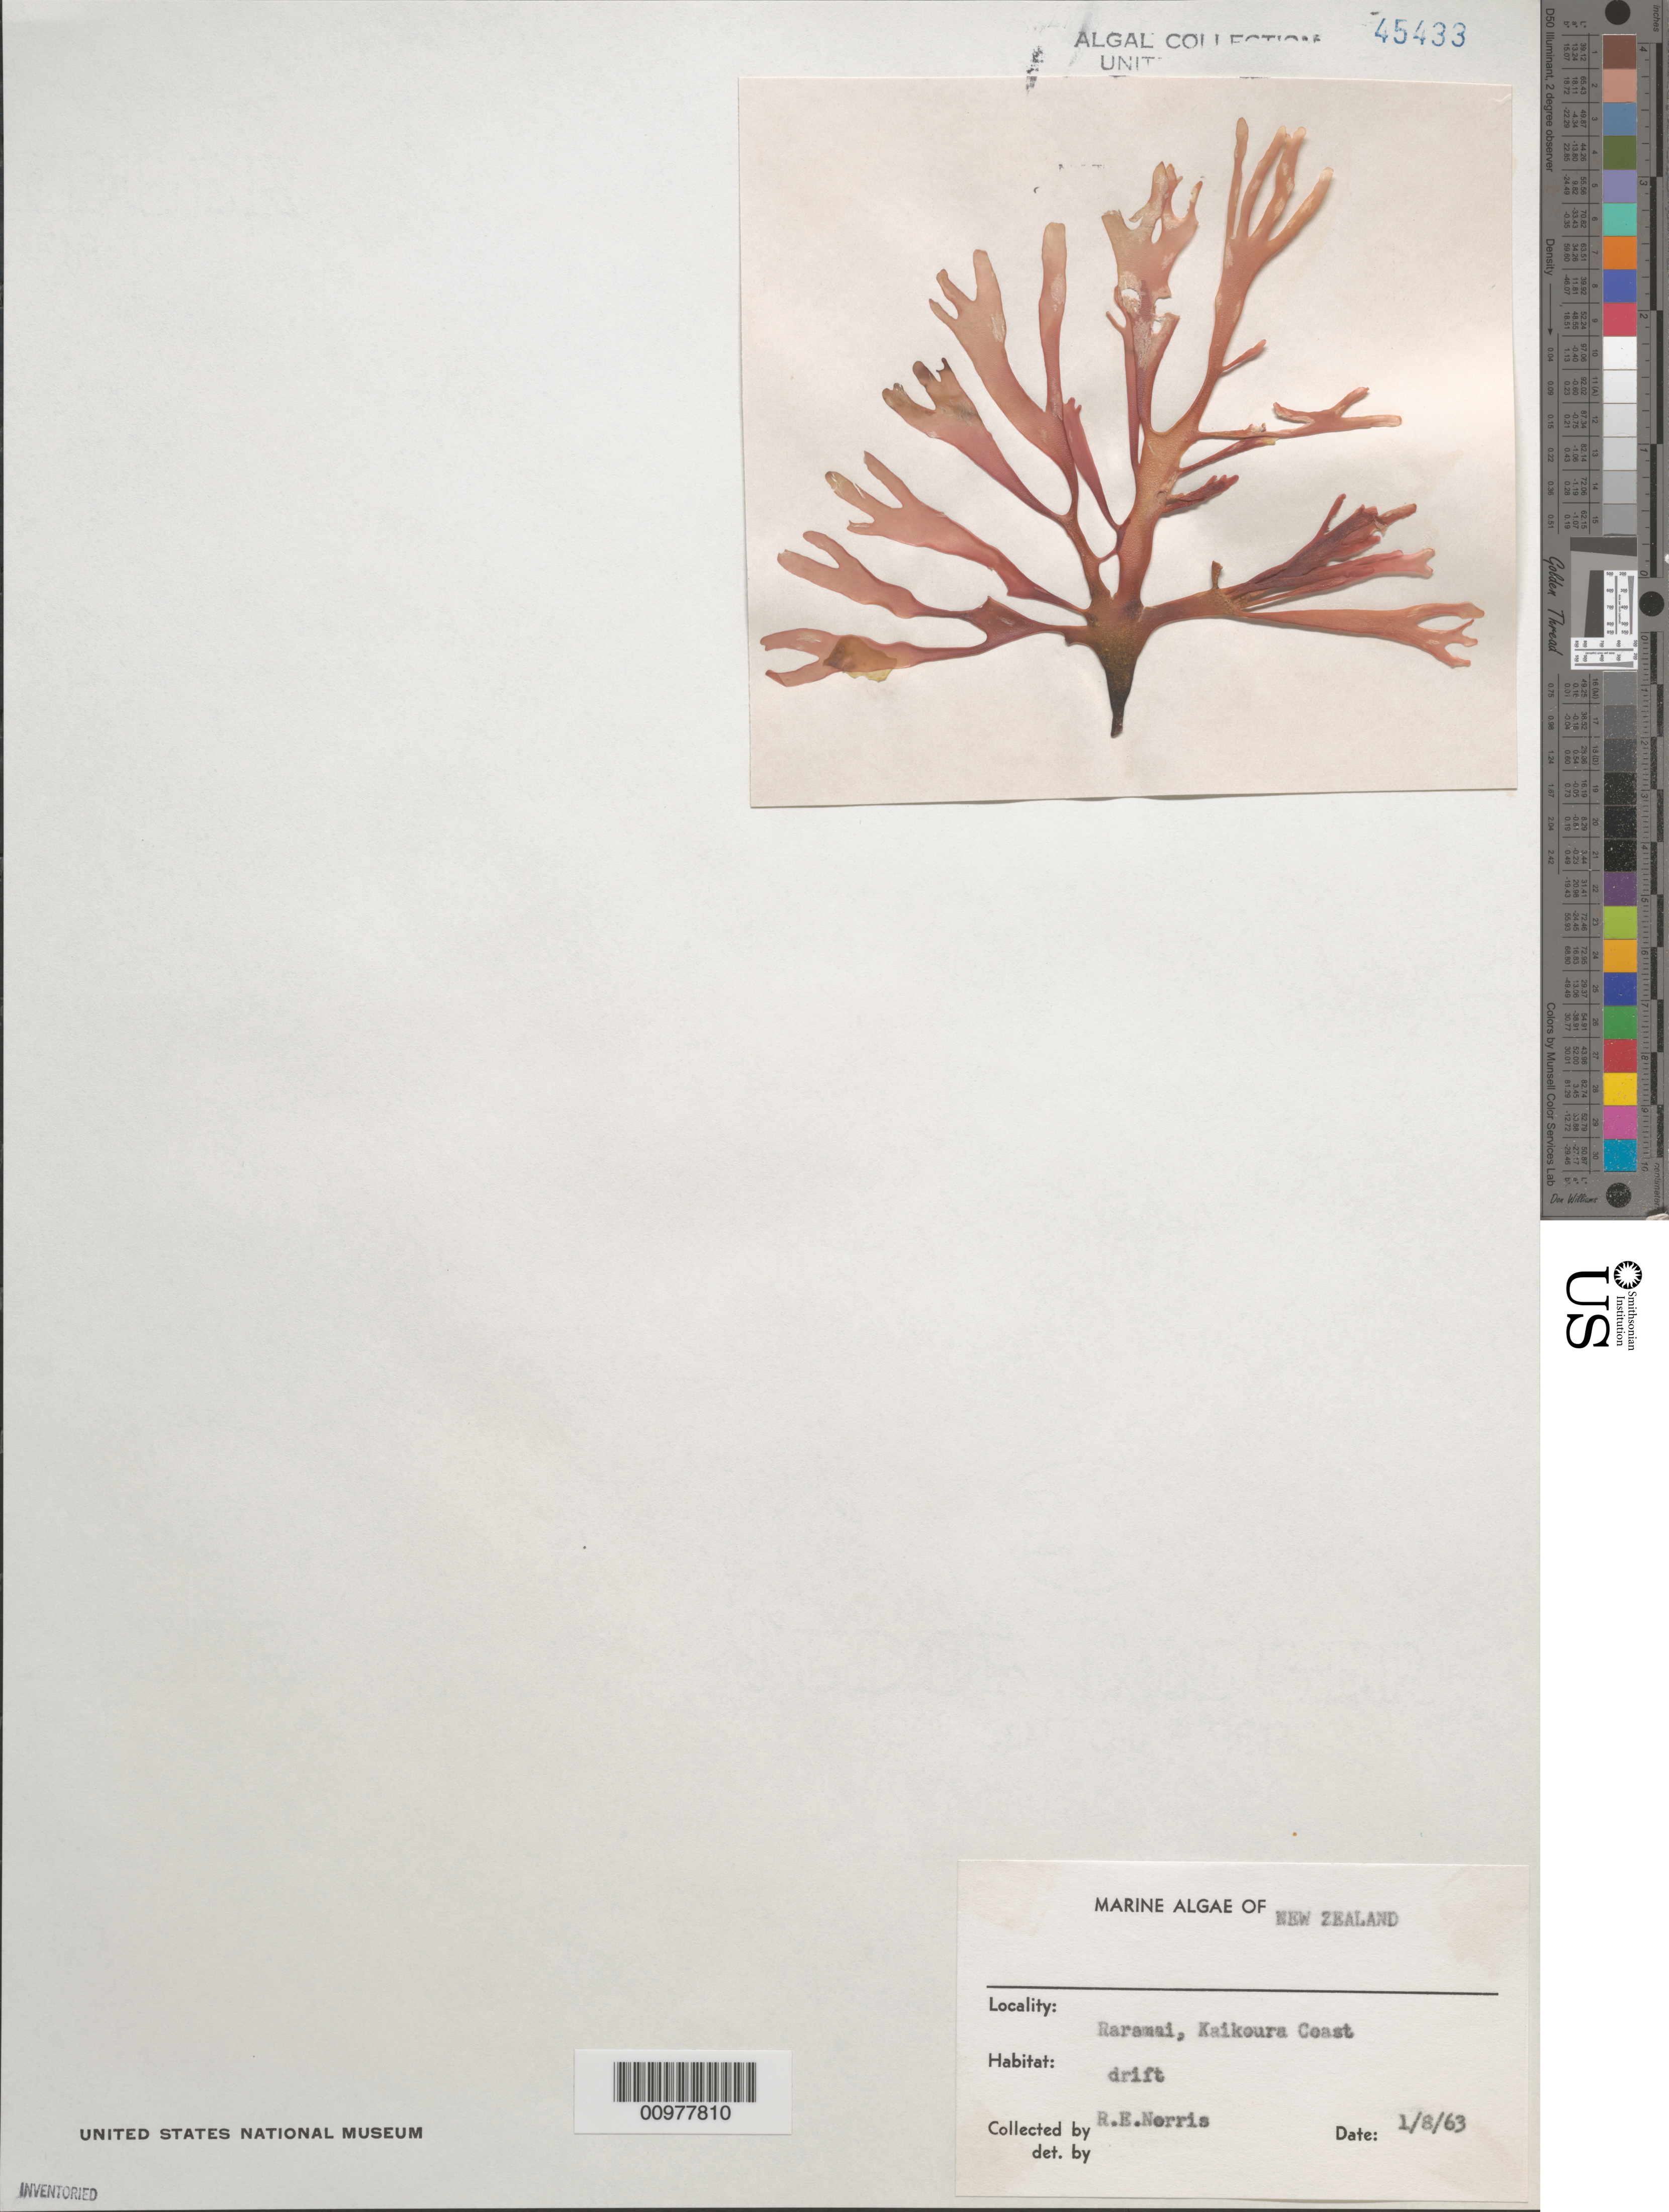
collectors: R. E. Norris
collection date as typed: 08 Jan 1963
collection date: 1963-01-08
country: New Zealand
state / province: Canterbury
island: South Island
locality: Raramai, Kaikoura coast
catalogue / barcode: US 45433